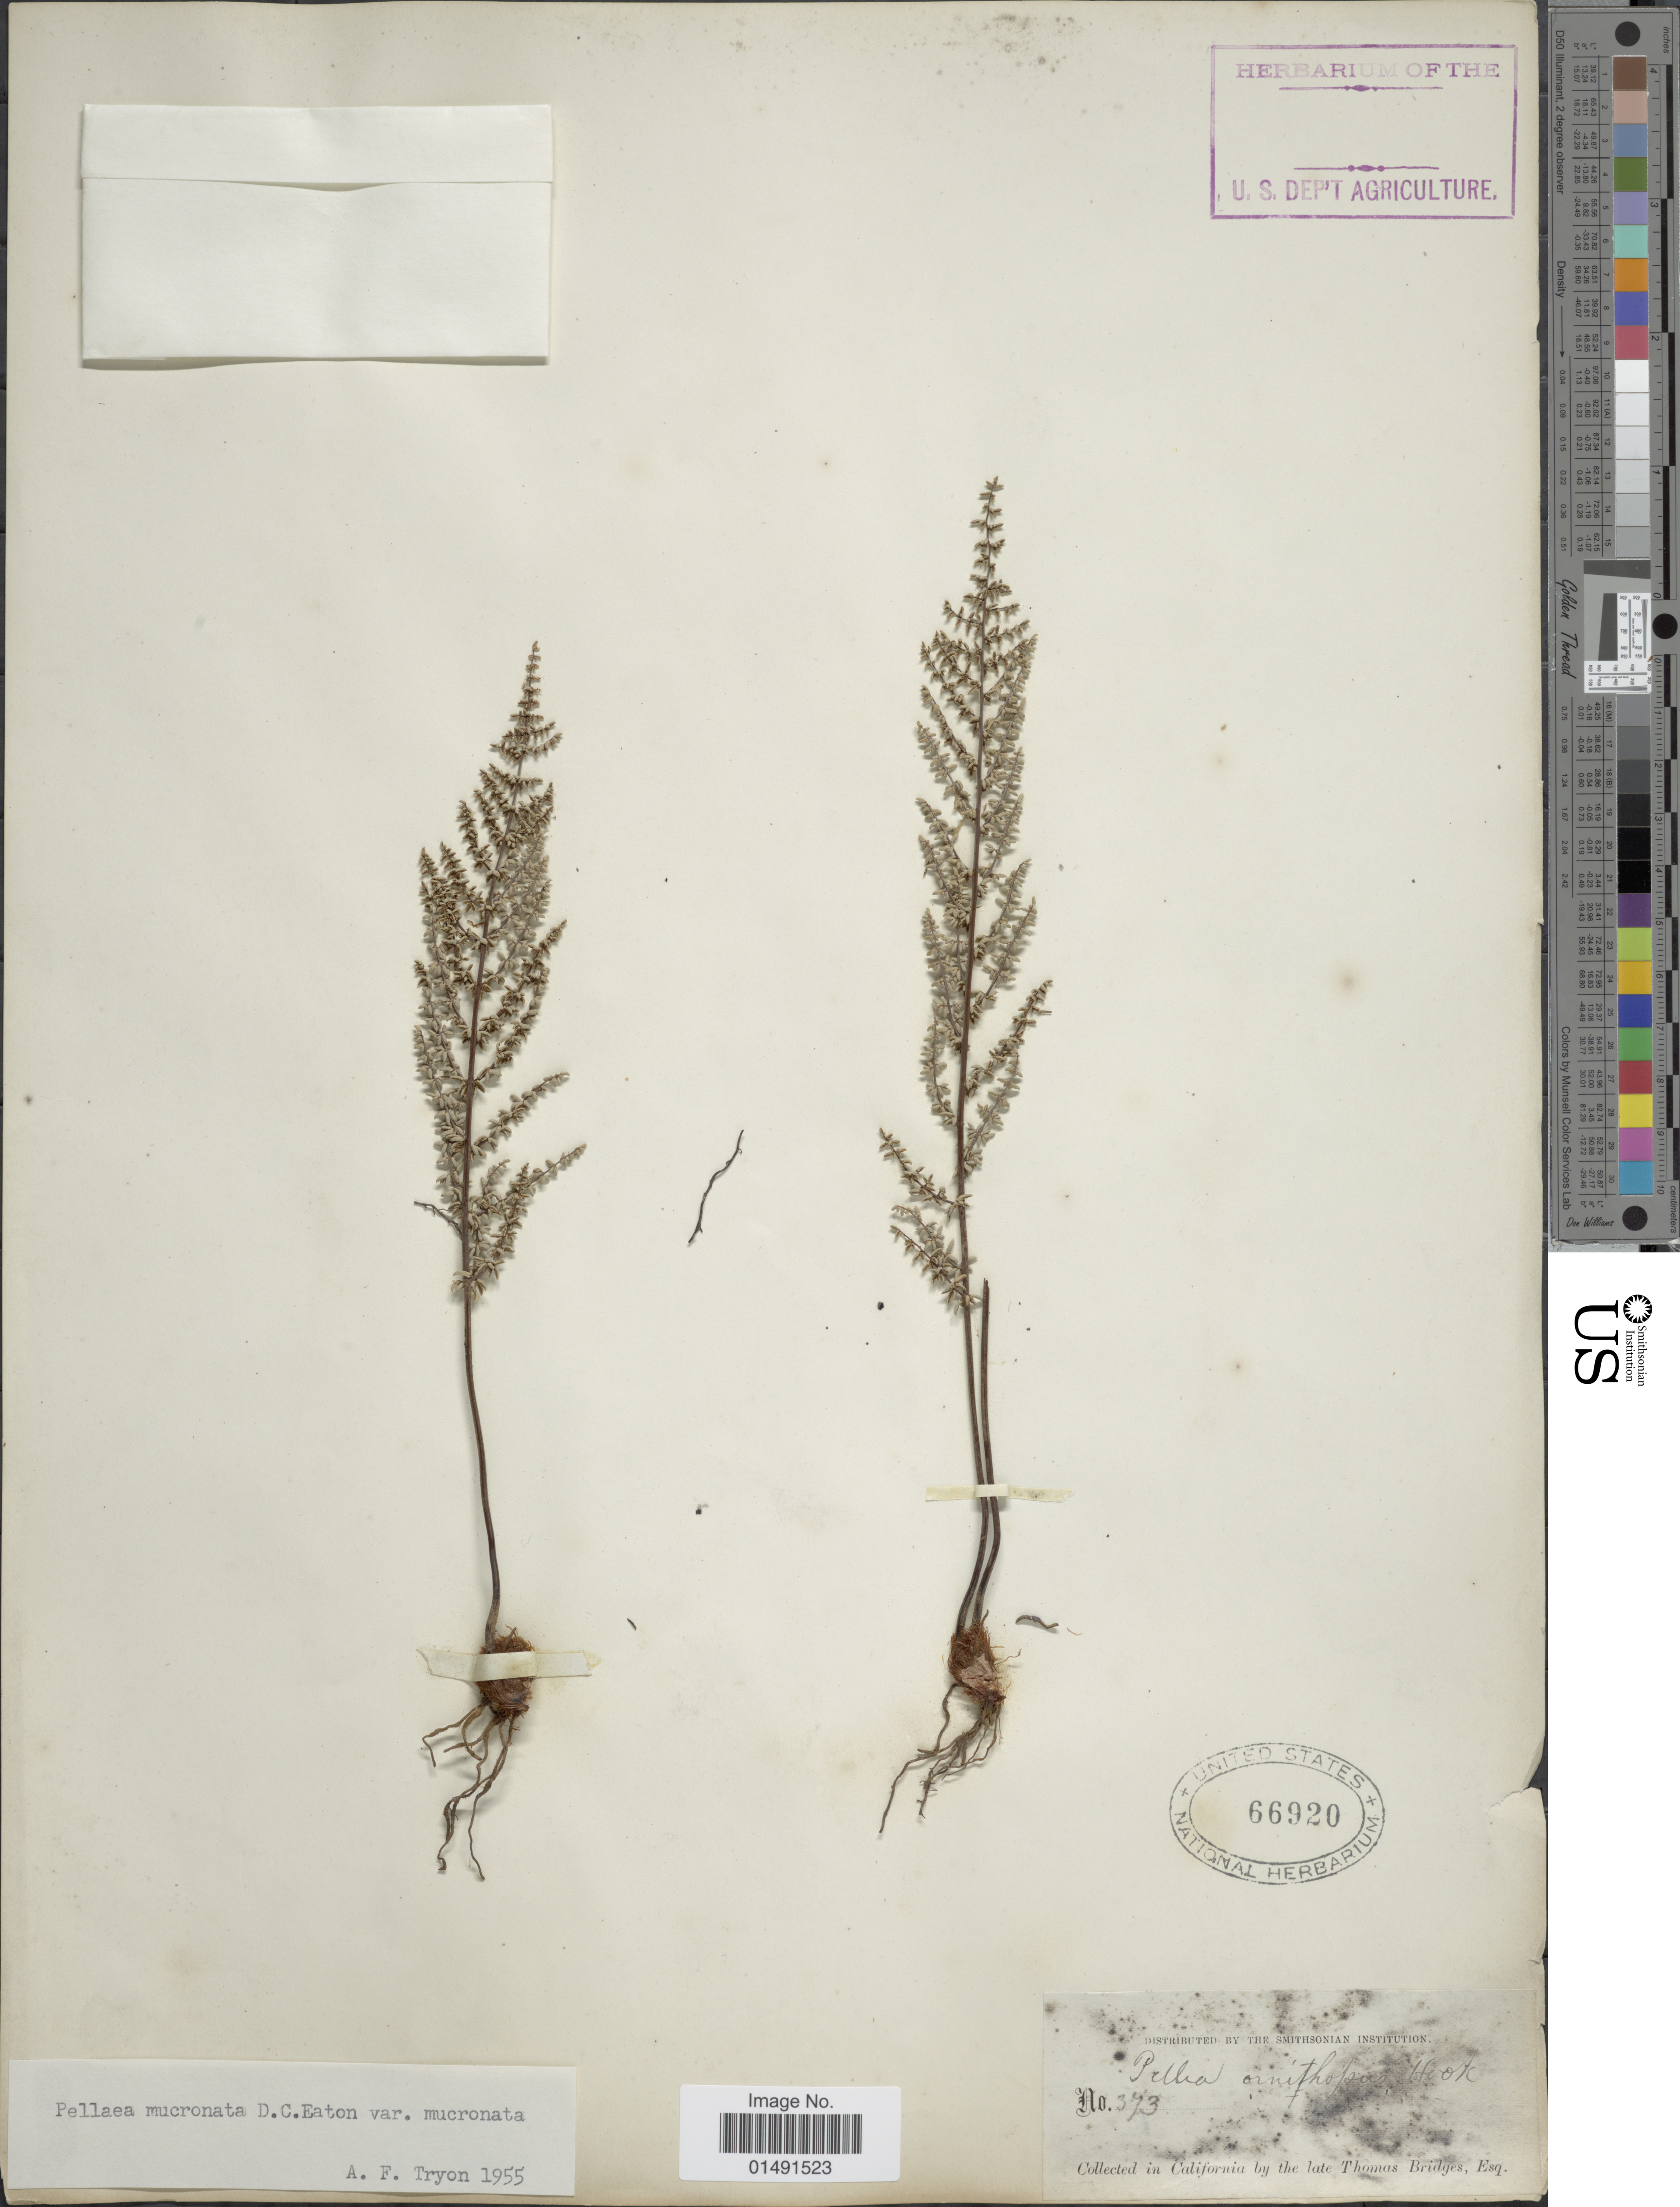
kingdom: Plantae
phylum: Tracheophyta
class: Polypodiopsida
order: Polypodiales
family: Pteridaceae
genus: Pellaea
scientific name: Pellaea mucronata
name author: (D.C. Eaton) D.C. Eaton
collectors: T. Bridges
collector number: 373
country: United States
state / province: California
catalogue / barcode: US 66920